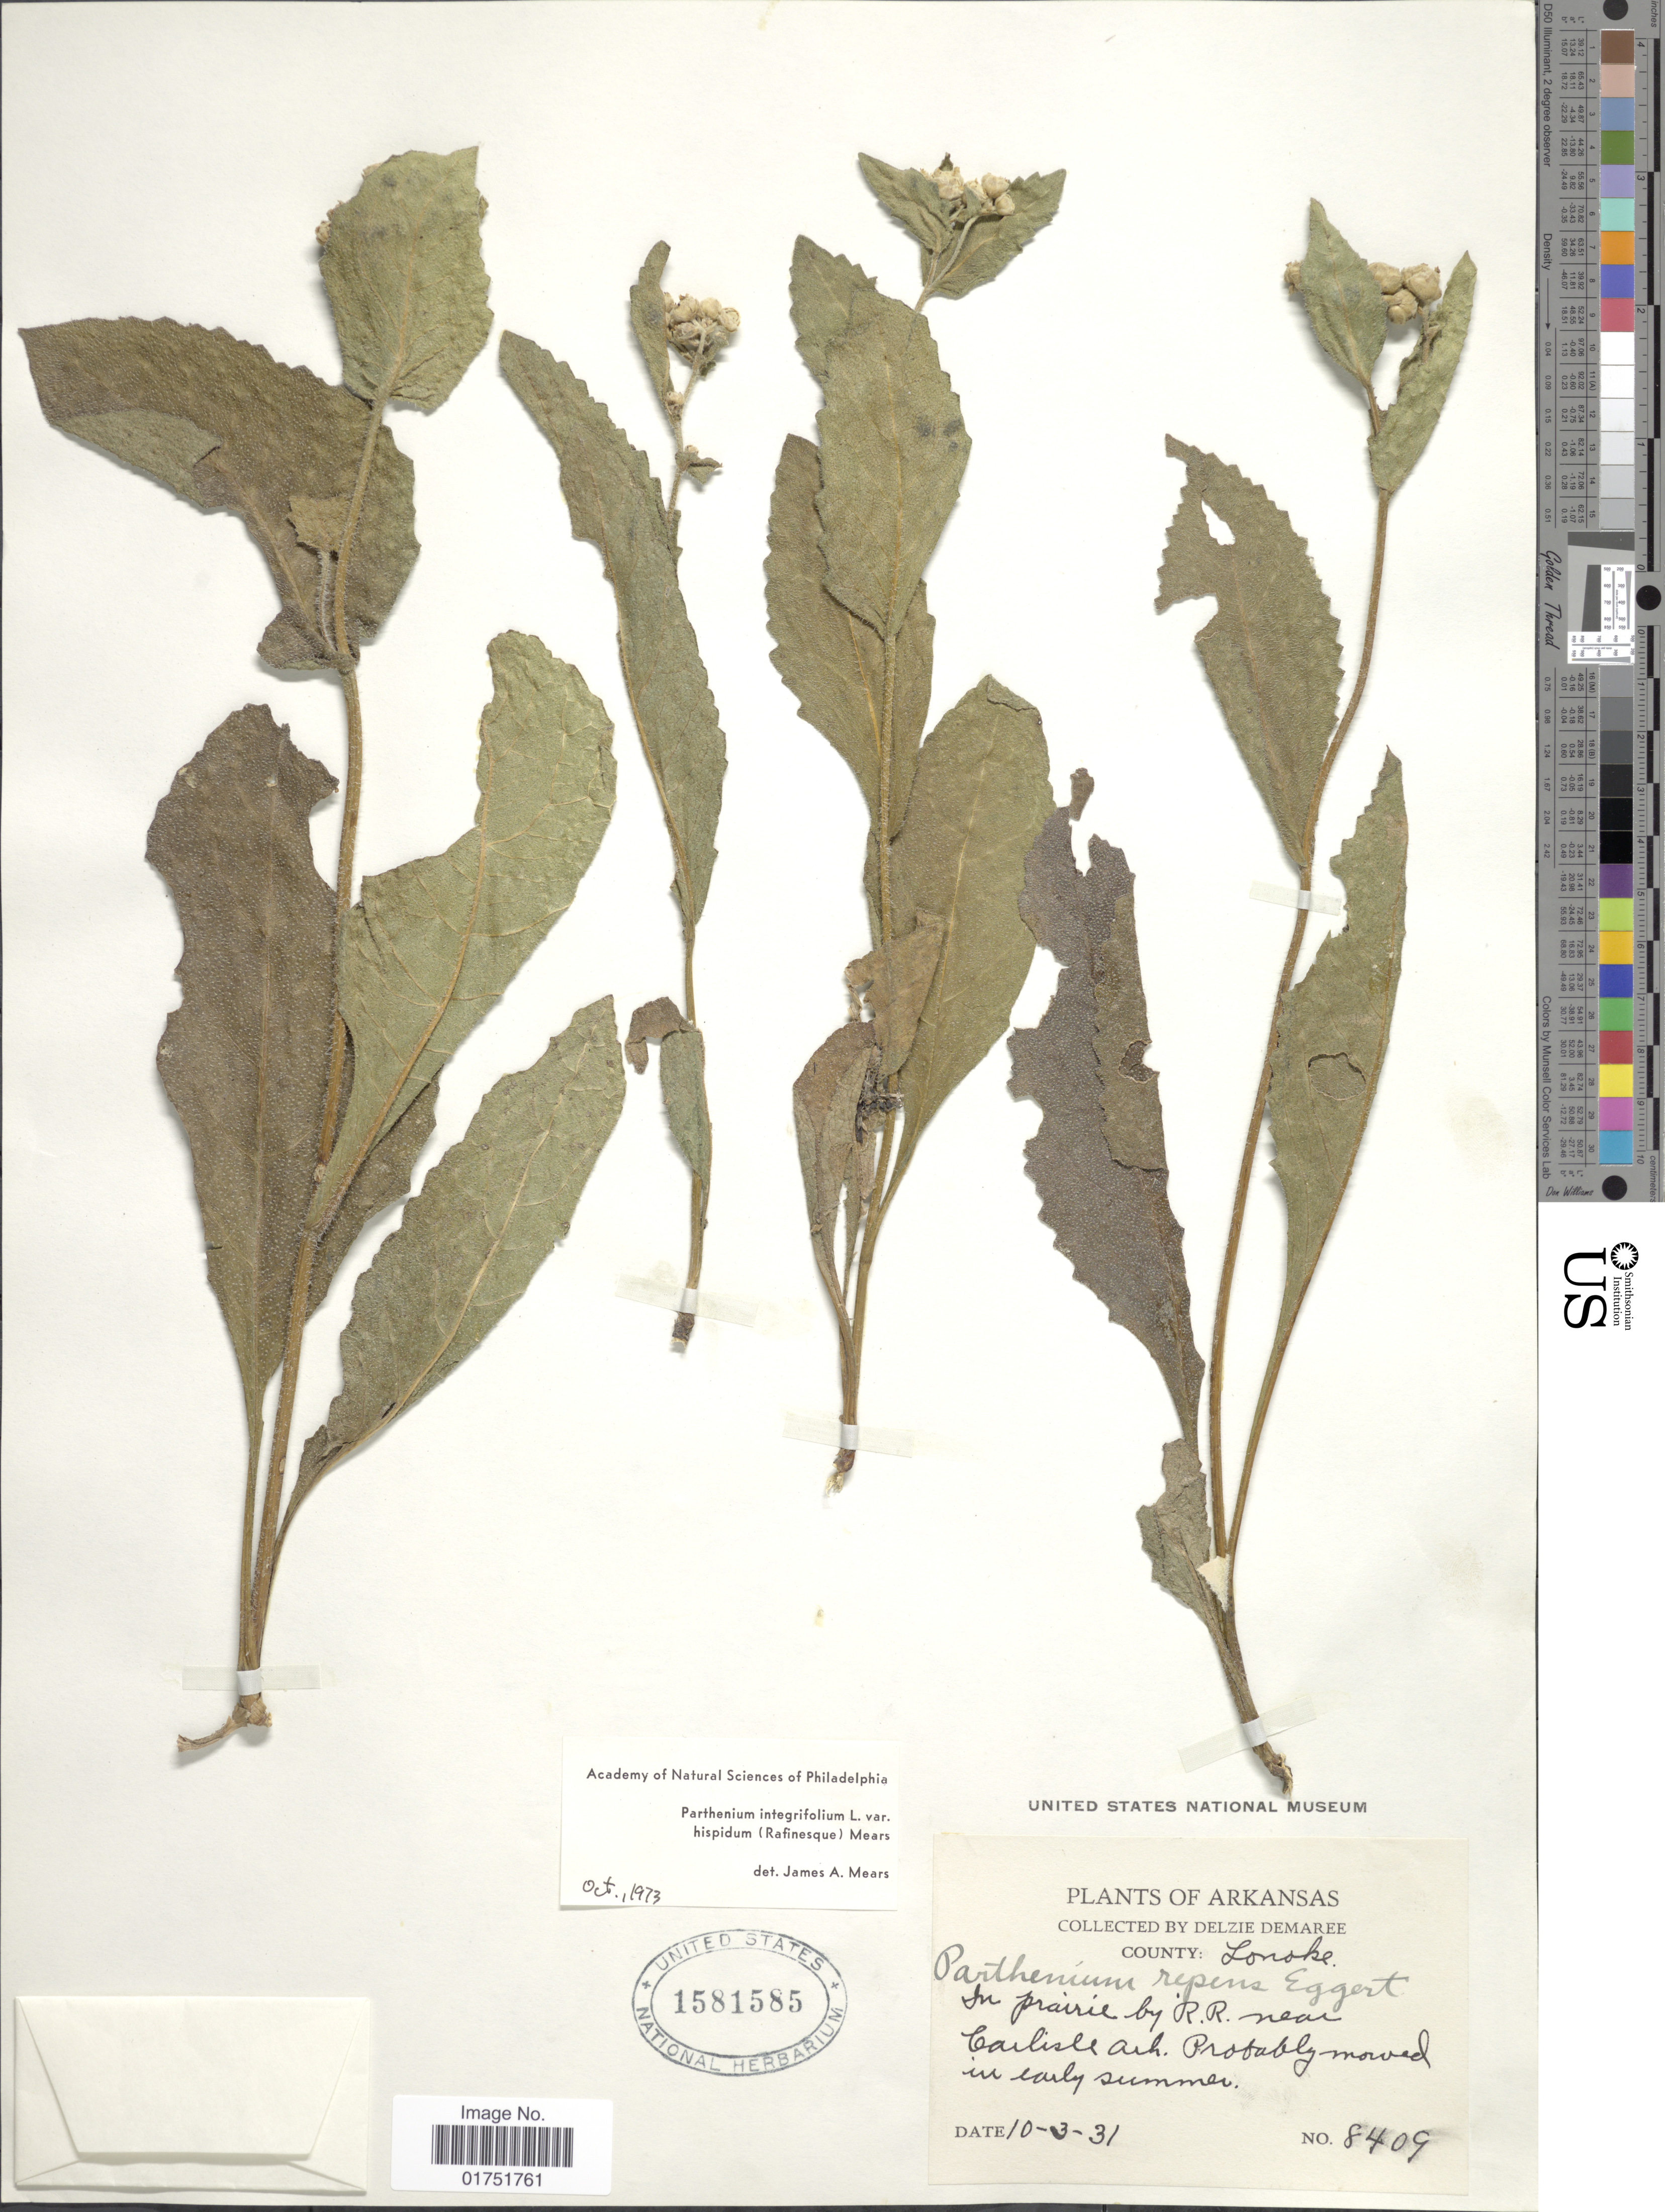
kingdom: Plantae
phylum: Tracheophyta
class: Magnoliopsida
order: Asterales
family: Asteraceae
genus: Parthenium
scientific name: Parthenium hispidum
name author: Raf.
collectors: D. Demaree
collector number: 8409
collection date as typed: Transcribed d/m/y: 3/10/31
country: United States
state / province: Arkansas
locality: County Lenoke, Carlisle, Ark.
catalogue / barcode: US 1581585